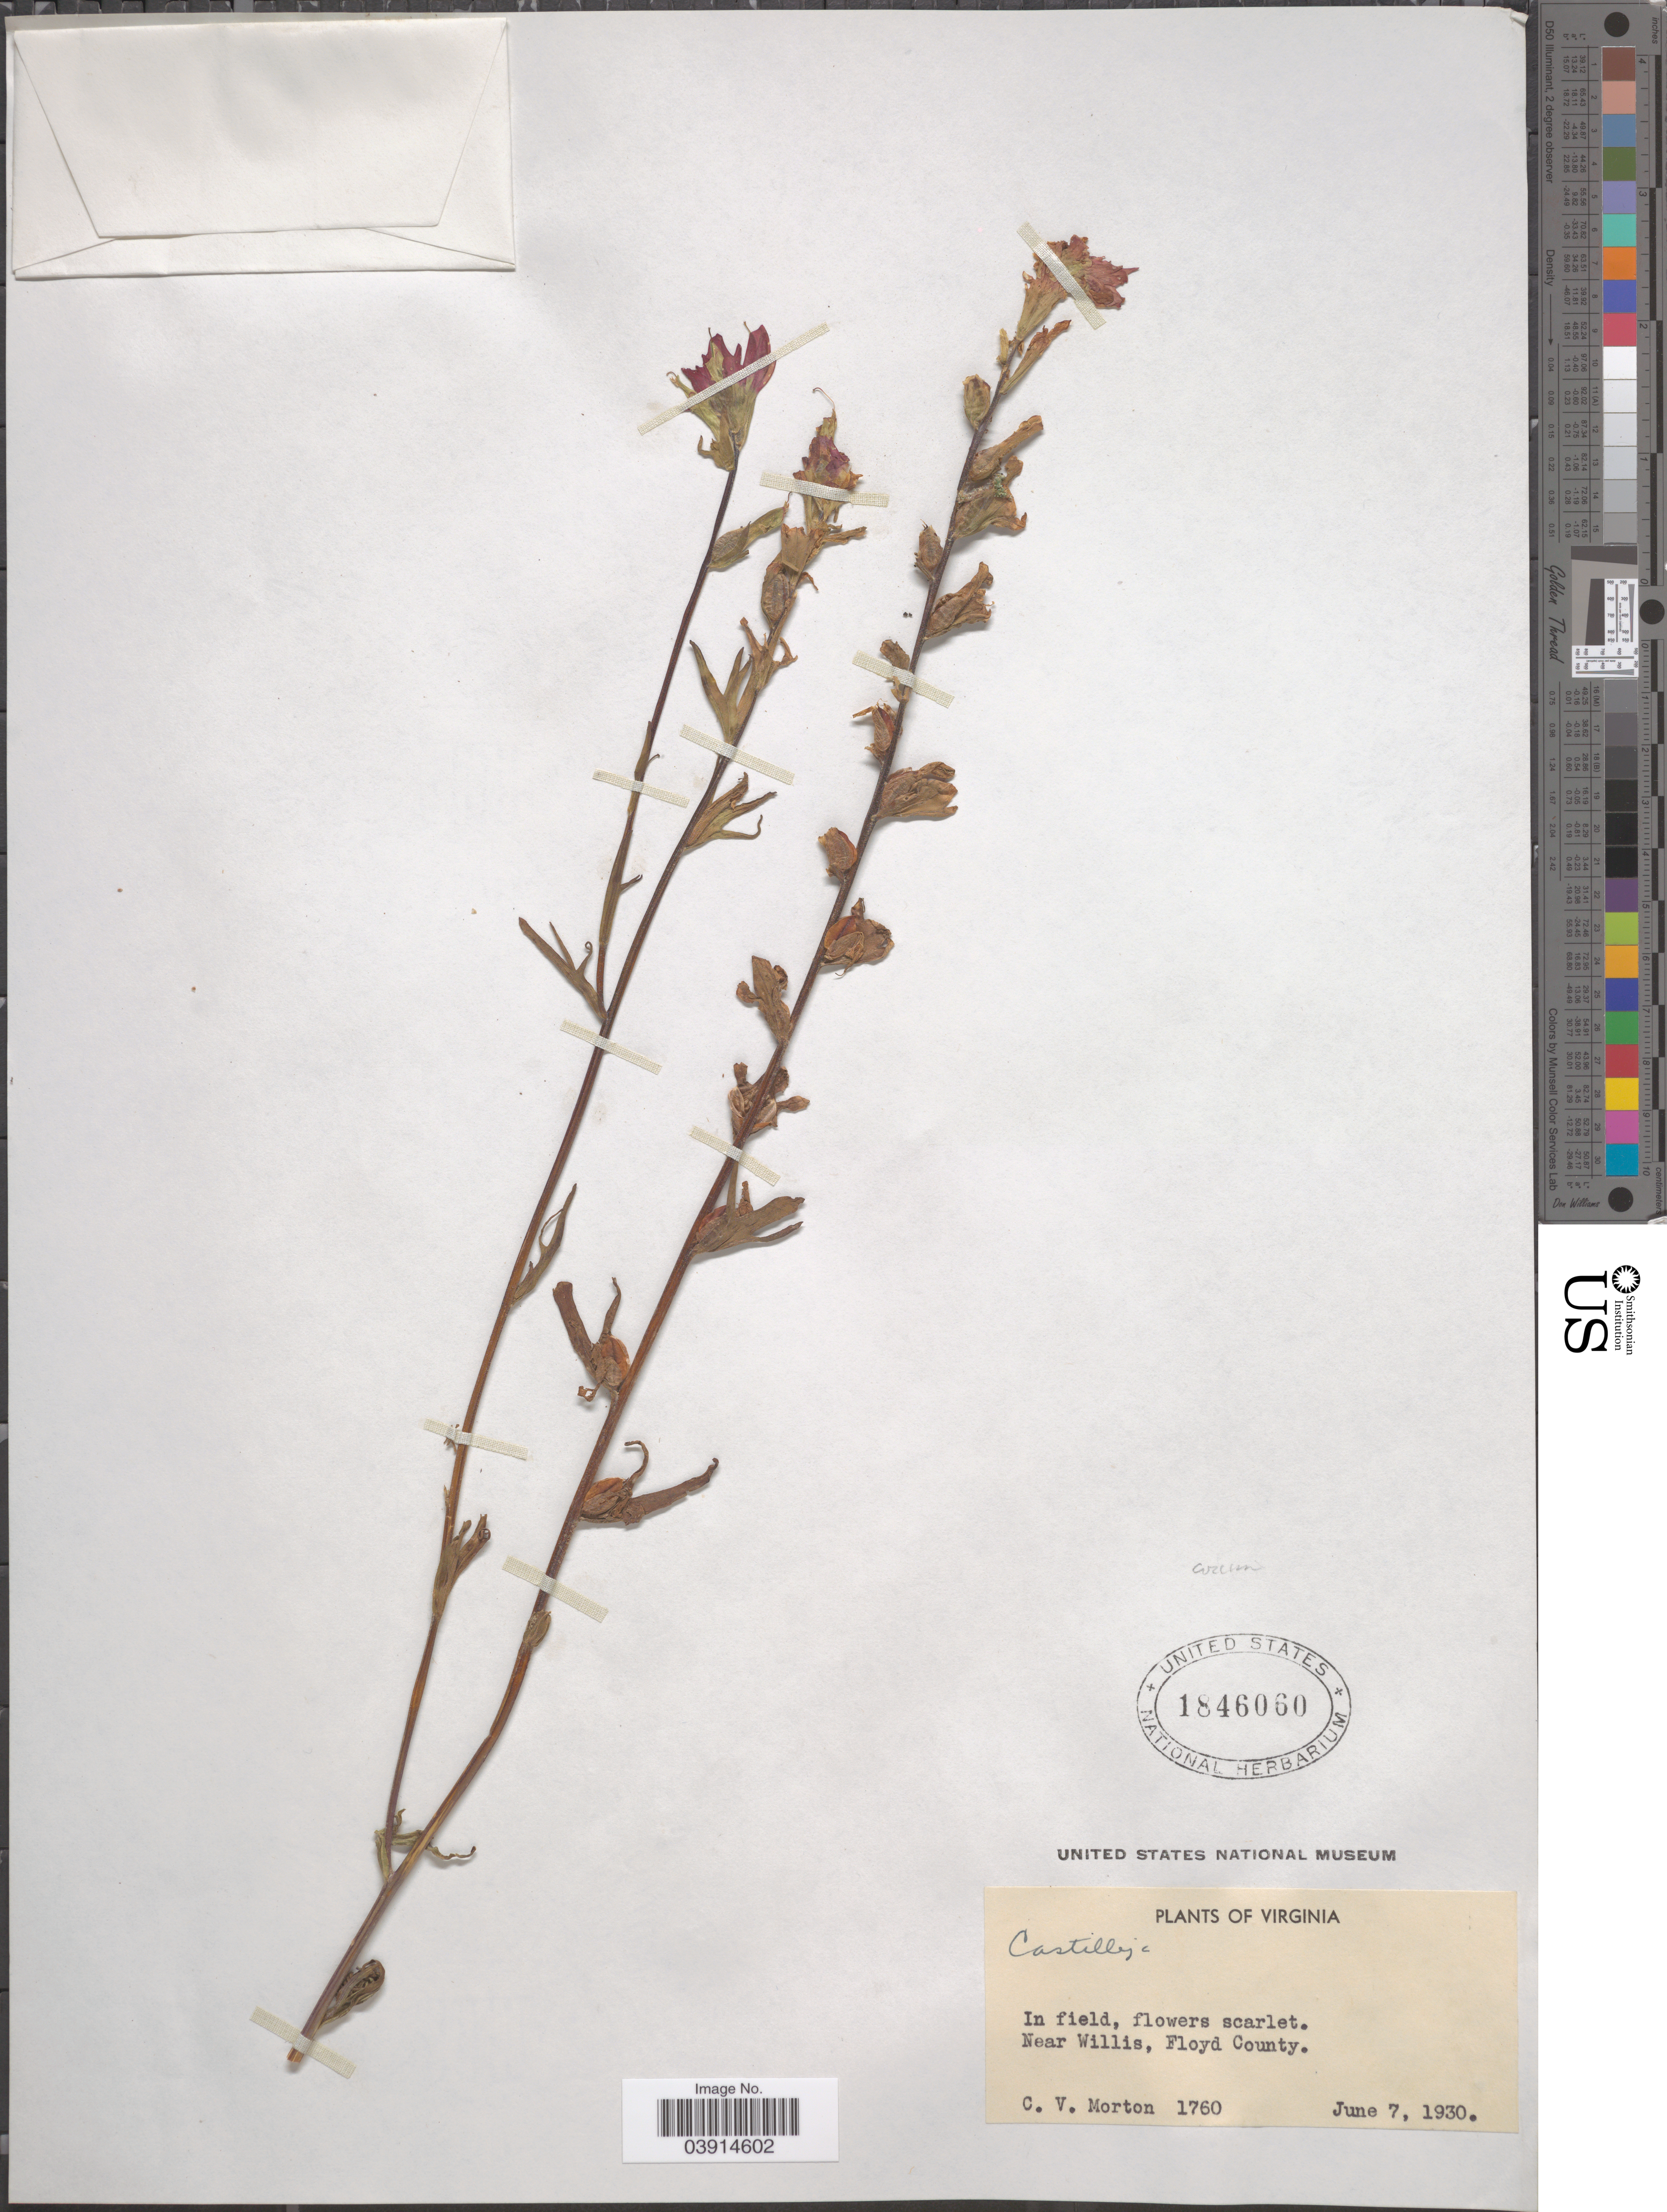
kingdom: Plantae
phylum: Tracheophyta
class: Magnoliopsida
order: Lamiales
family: Orobanchaceae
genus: Castilleja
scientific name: Castilleja sp.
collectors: C. V. Morton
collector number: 1760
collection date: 1930-06-07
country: United States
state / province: Virginia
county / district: Floyd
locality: Near Willis, Floyd County.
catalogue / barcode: US 1846060